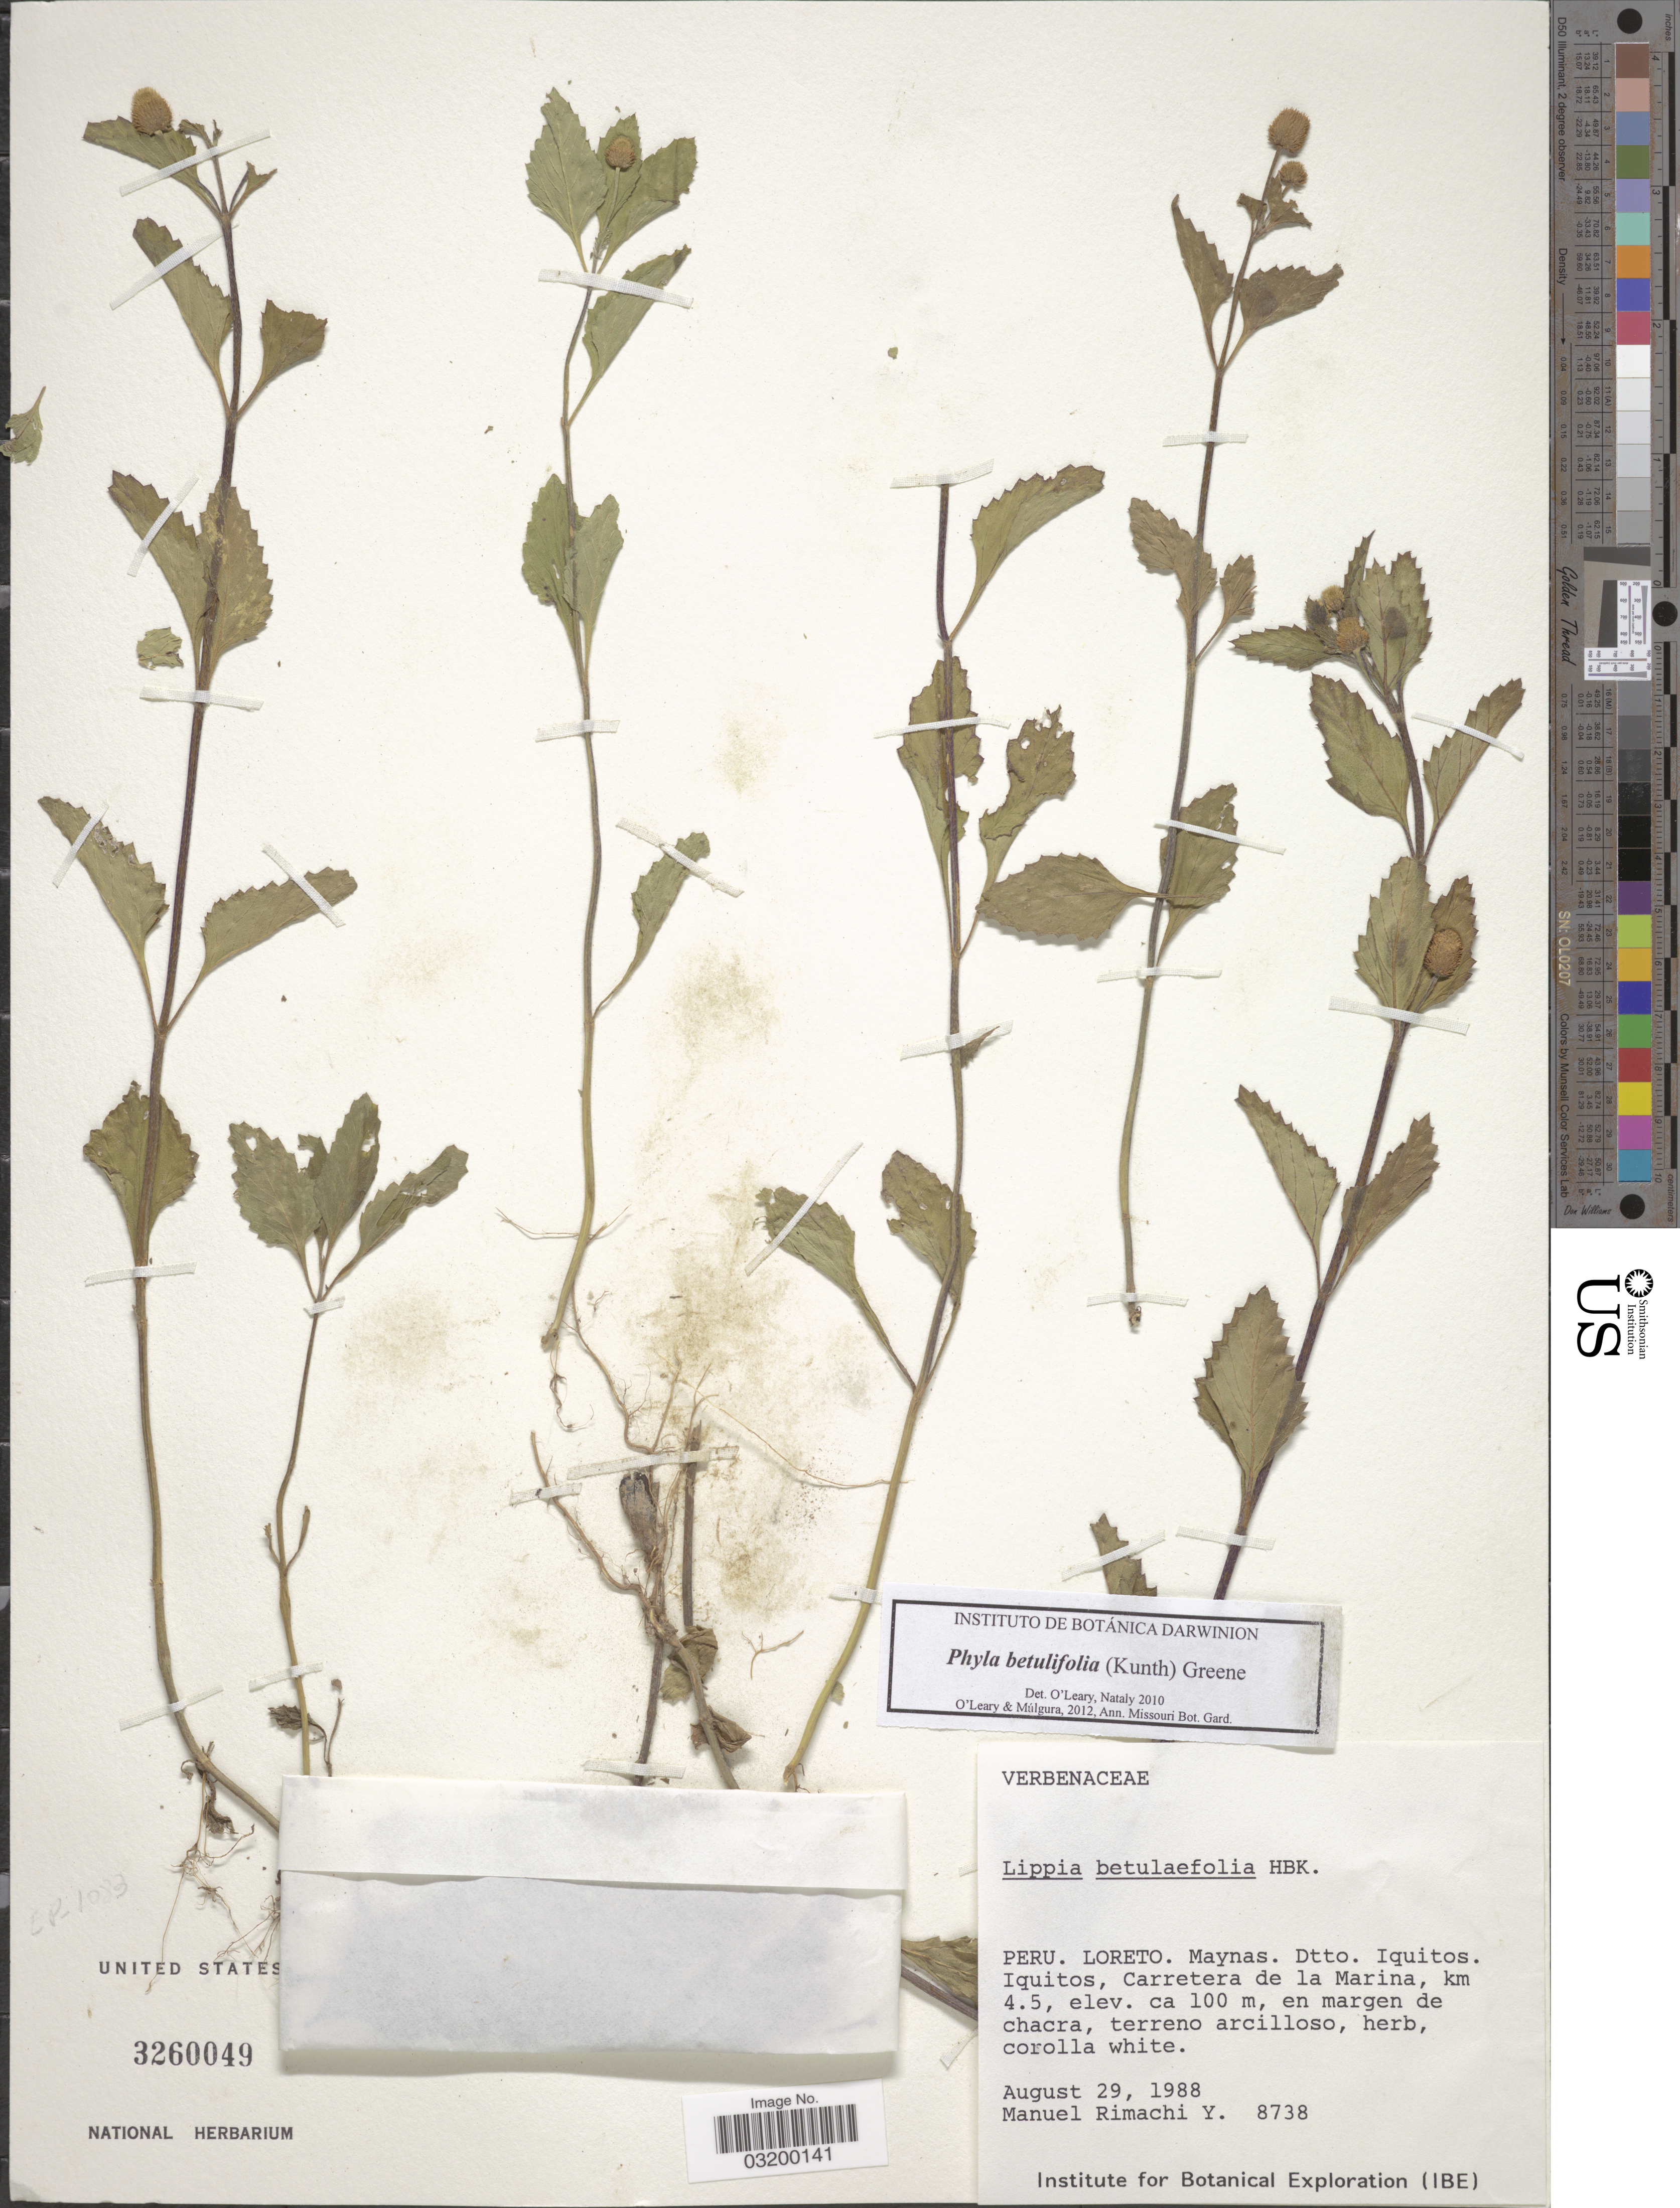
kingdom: Plantae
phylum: Tracheophyta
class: Magnoliopsida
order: Lamiales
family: Verbenaceae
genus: Phyla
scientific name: Phyla betulifolia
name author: (Kunth) Greene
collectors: M. Rimachi Y.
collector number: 8738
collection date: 1988-08-29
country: Peru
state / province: Loreto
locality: Maynas. Dtto. Iquitos. Iquitos, Carretera de la Marina, km 4.5.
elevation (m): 100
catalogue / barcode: US 3260049